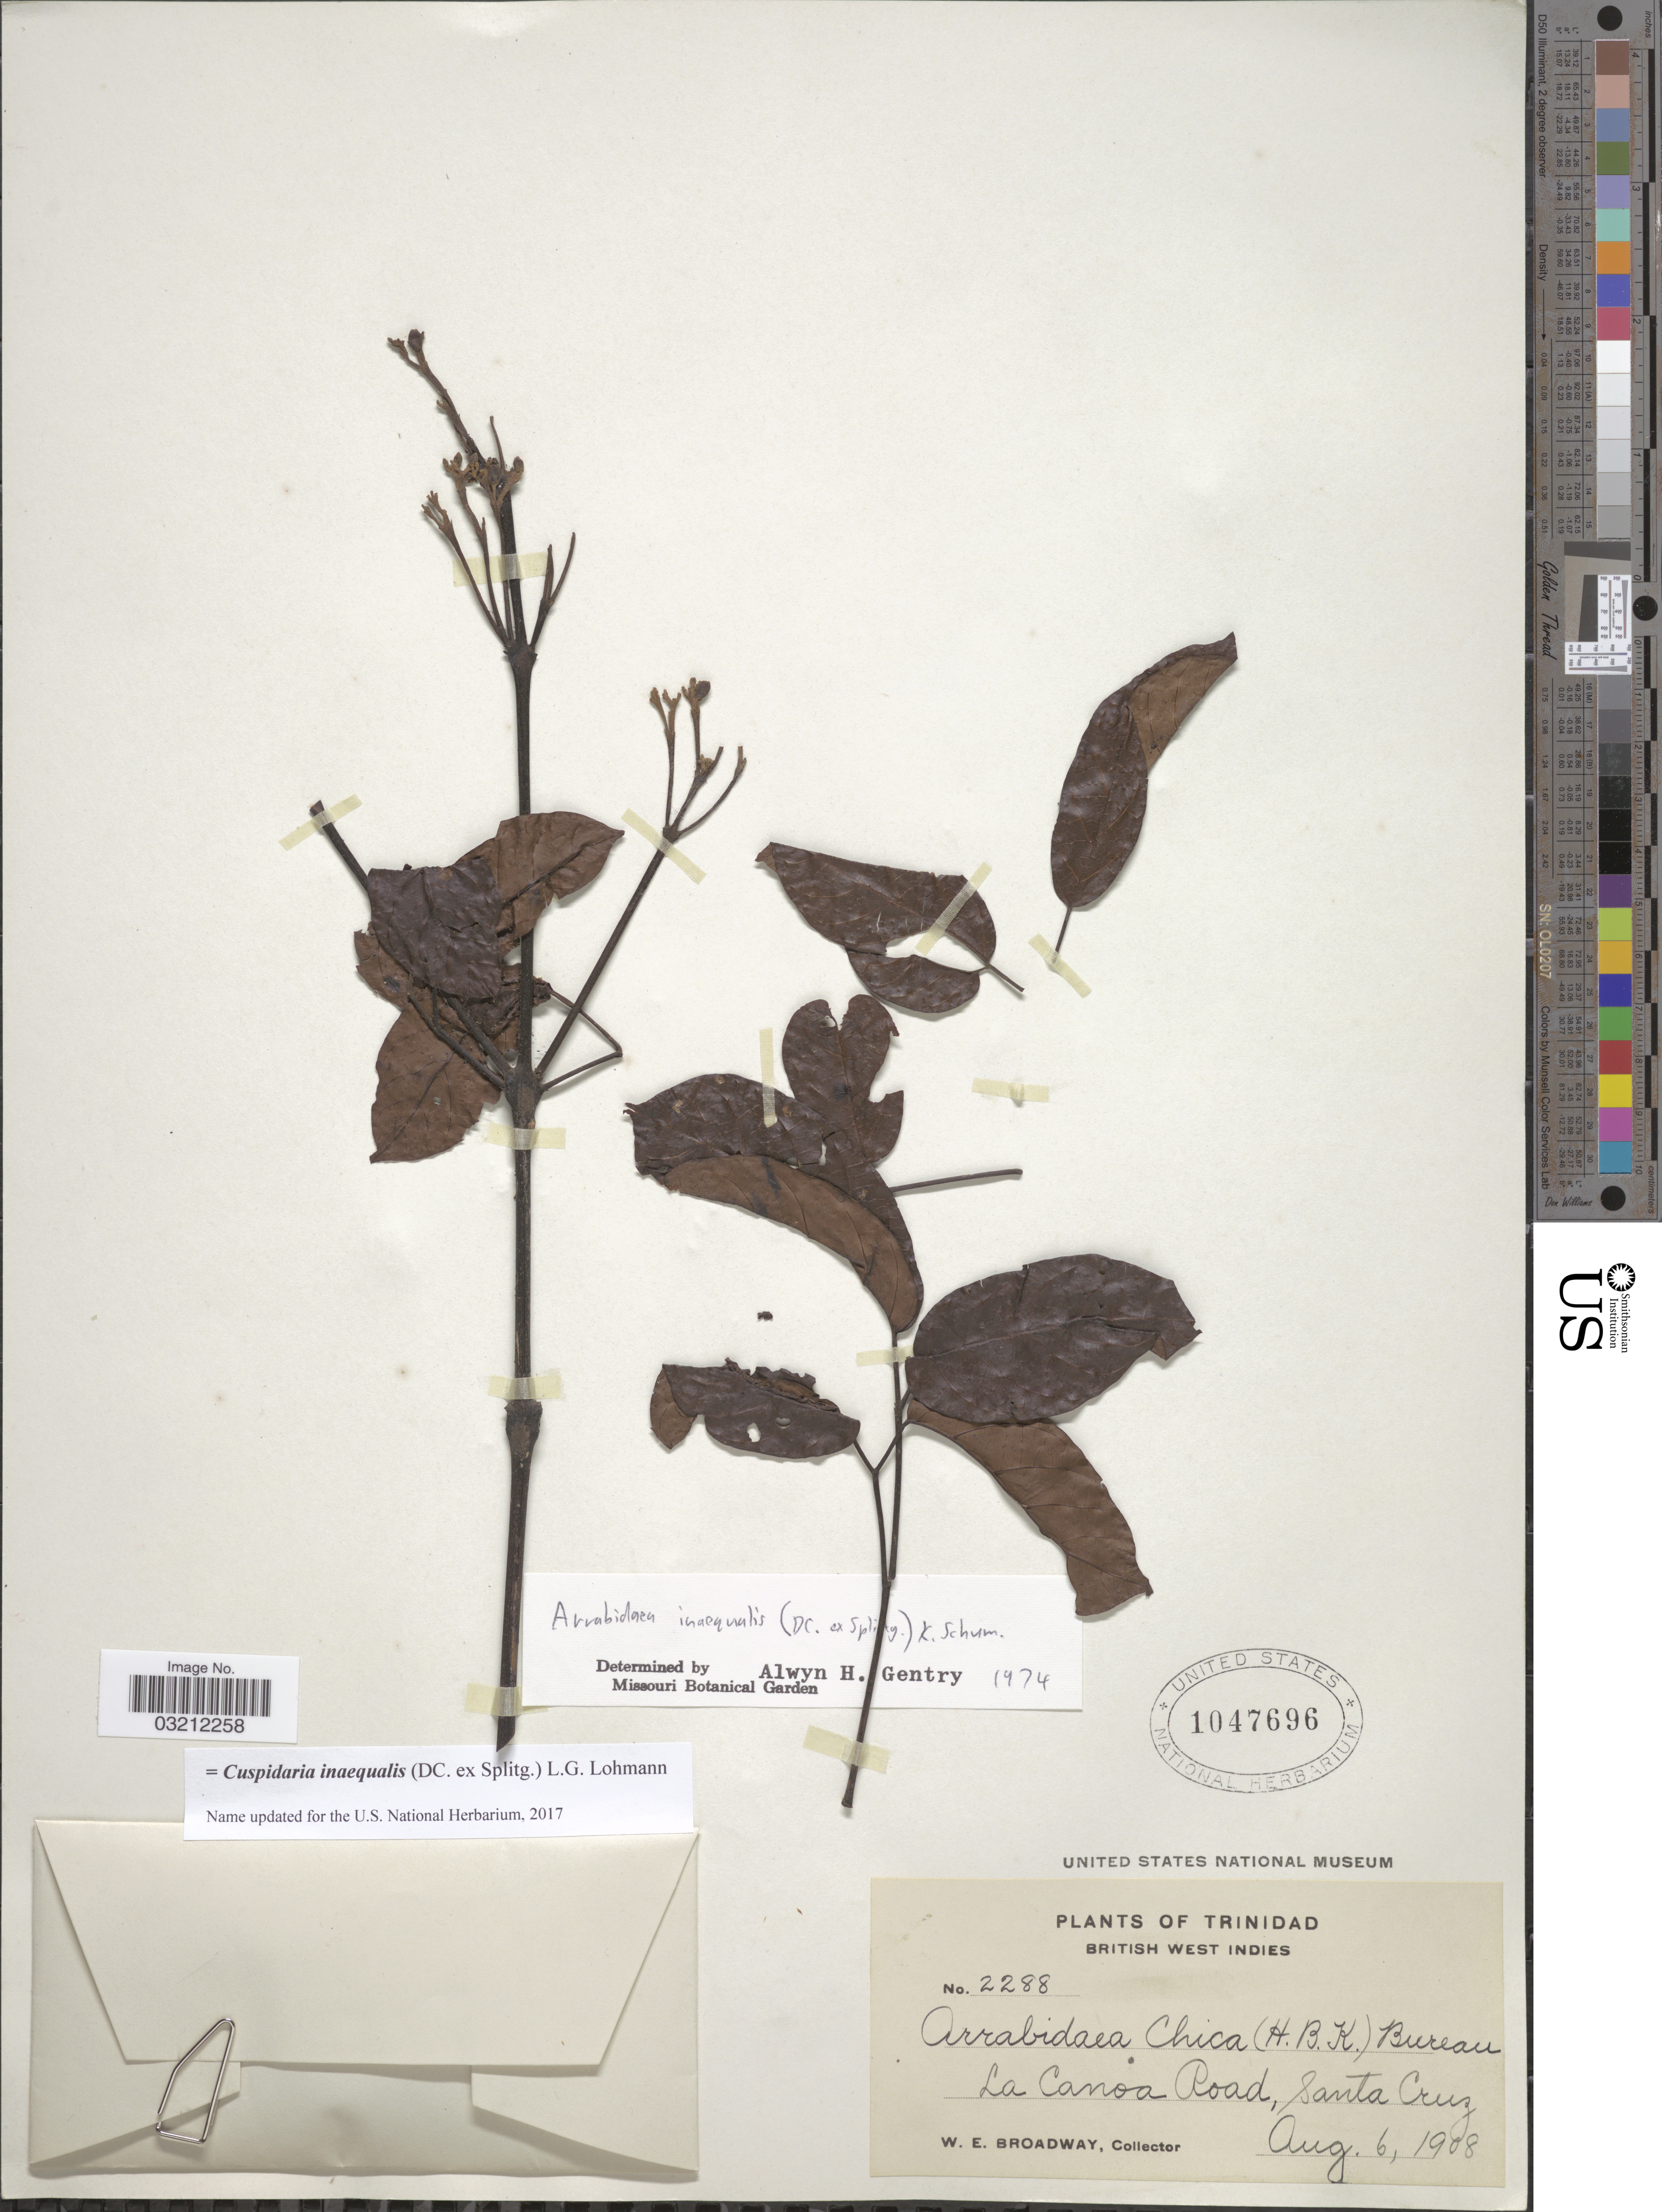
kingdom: Plantae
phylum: Tracheophyta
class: Magnoliopsida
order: Lamiales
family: Bignoniaceae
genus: Cuspidaria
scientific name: Cuspidaria inaequalis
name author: (Splitg.) L.G. Lohmann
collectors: W. E. Broadway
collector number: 2288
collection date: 1908-08-06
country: Trinidad and Tobago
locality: Trinidad, British West Indies. La Canoa Road, Santa Cruz.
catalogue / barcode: US 1047696